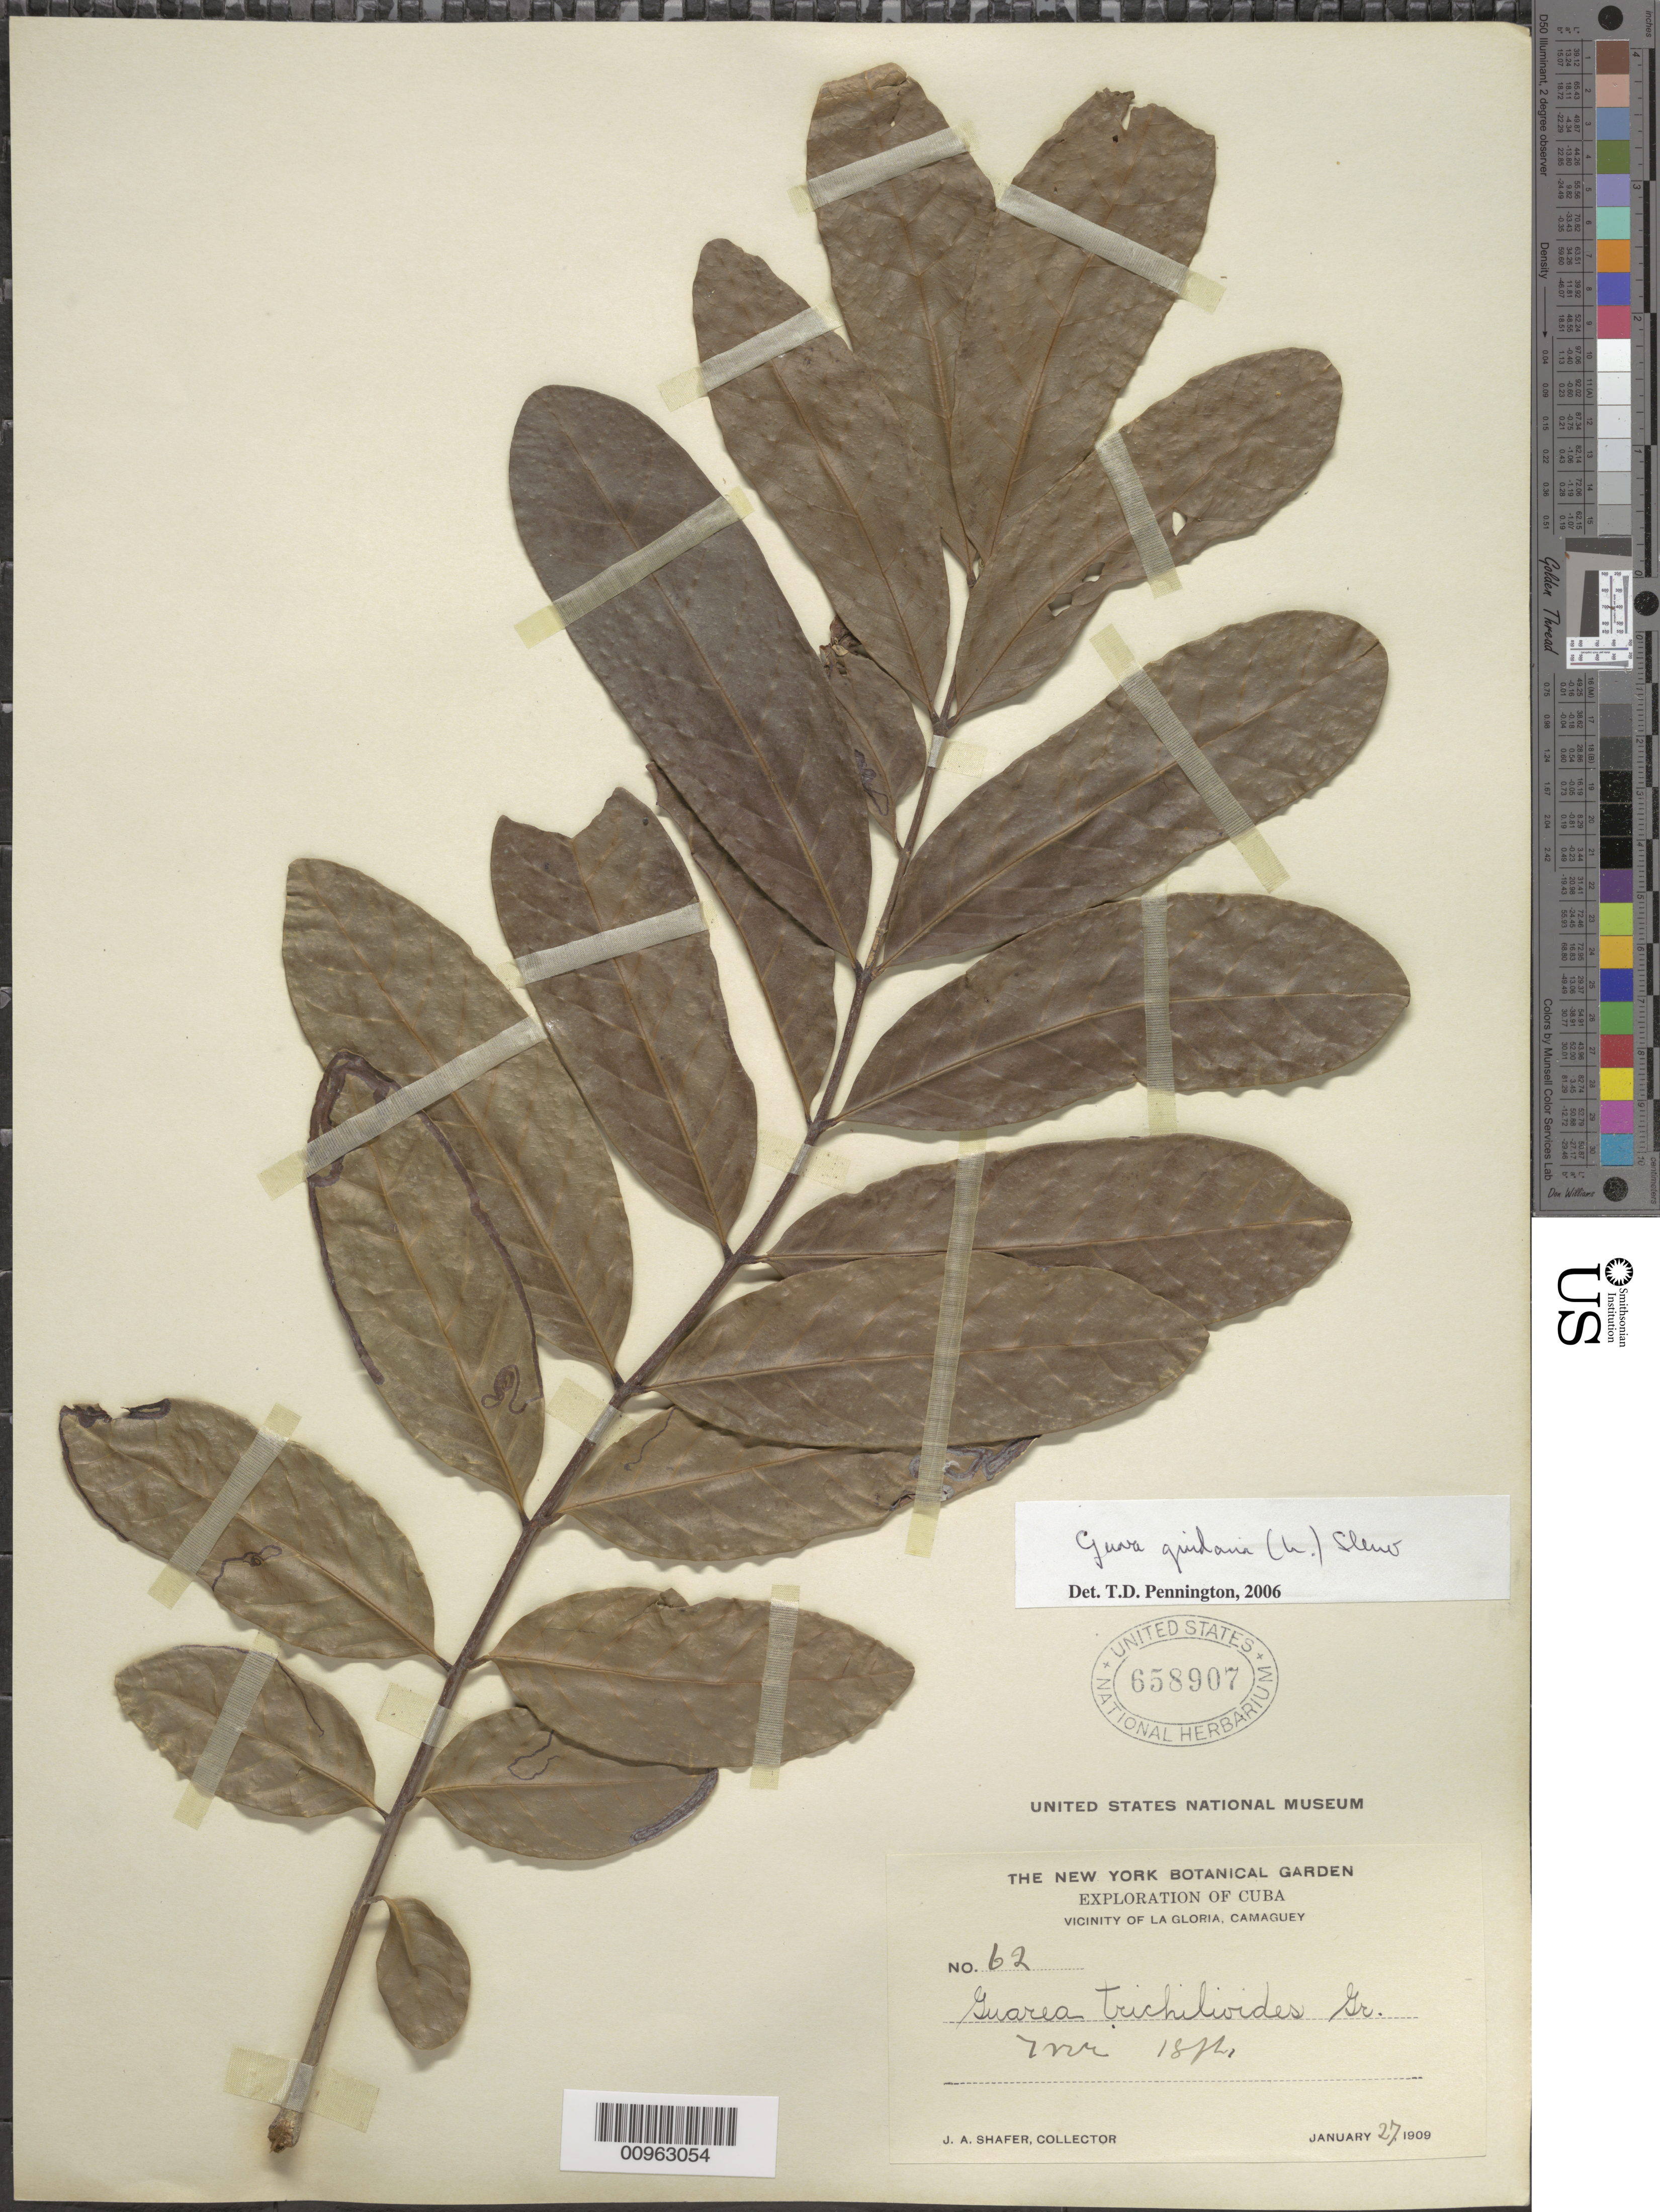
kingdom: Plantae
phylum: Tracheophyta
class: Magnoliopsida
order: Sapindales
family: Meliaceae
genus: Guarea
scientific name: Guarea guidonia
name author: (L.) Sleumer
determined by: Pennington, T. D., (K)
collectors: J. A. Shafer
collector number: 62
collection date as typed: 27 Jan 1909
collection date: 1909-01-27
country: Cuba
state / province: Camagüey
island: Cuba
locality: Vicinity of La Gloria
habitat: River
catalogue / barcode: US 658907